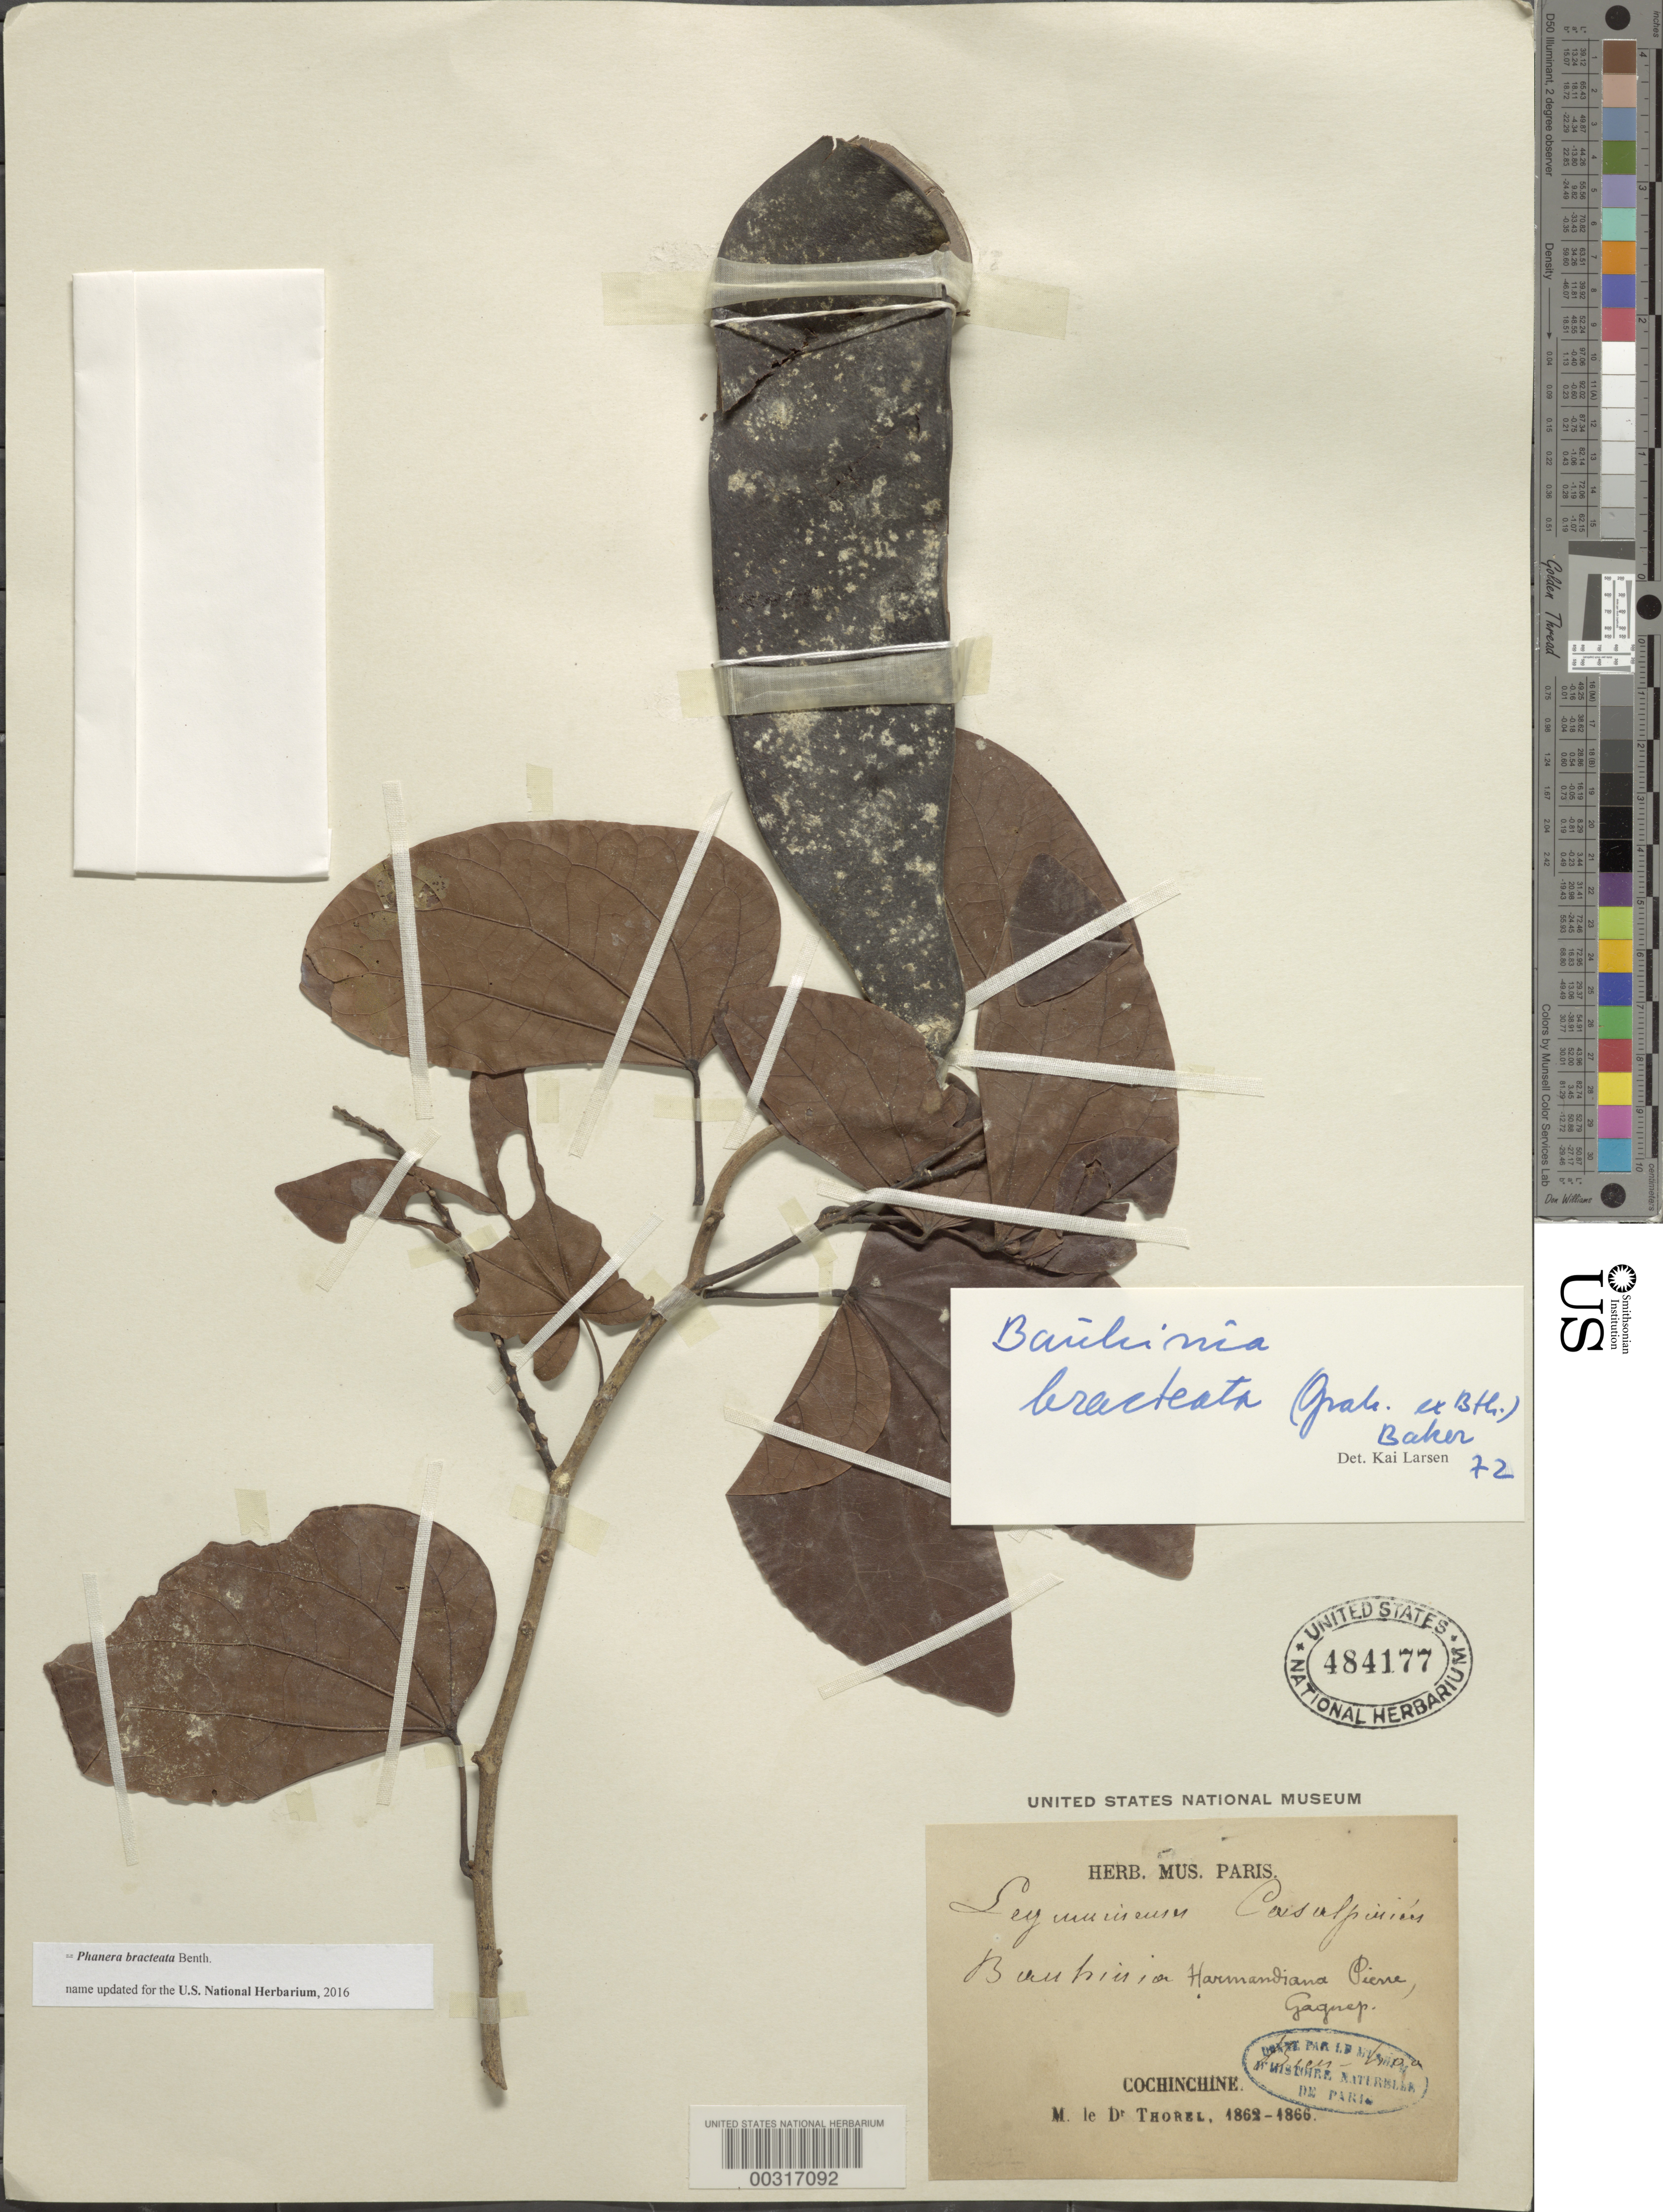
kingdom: Plantae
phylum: Tracheophyta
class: Magnoliopsida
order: Fabales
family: Fabaceae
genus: Phanera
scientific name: Phanera bracteata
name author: Benth.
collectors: C. Thorel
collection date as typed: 1862 to -- -- 1866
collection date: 1862/1866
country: Vietnam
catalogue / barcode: US 484177